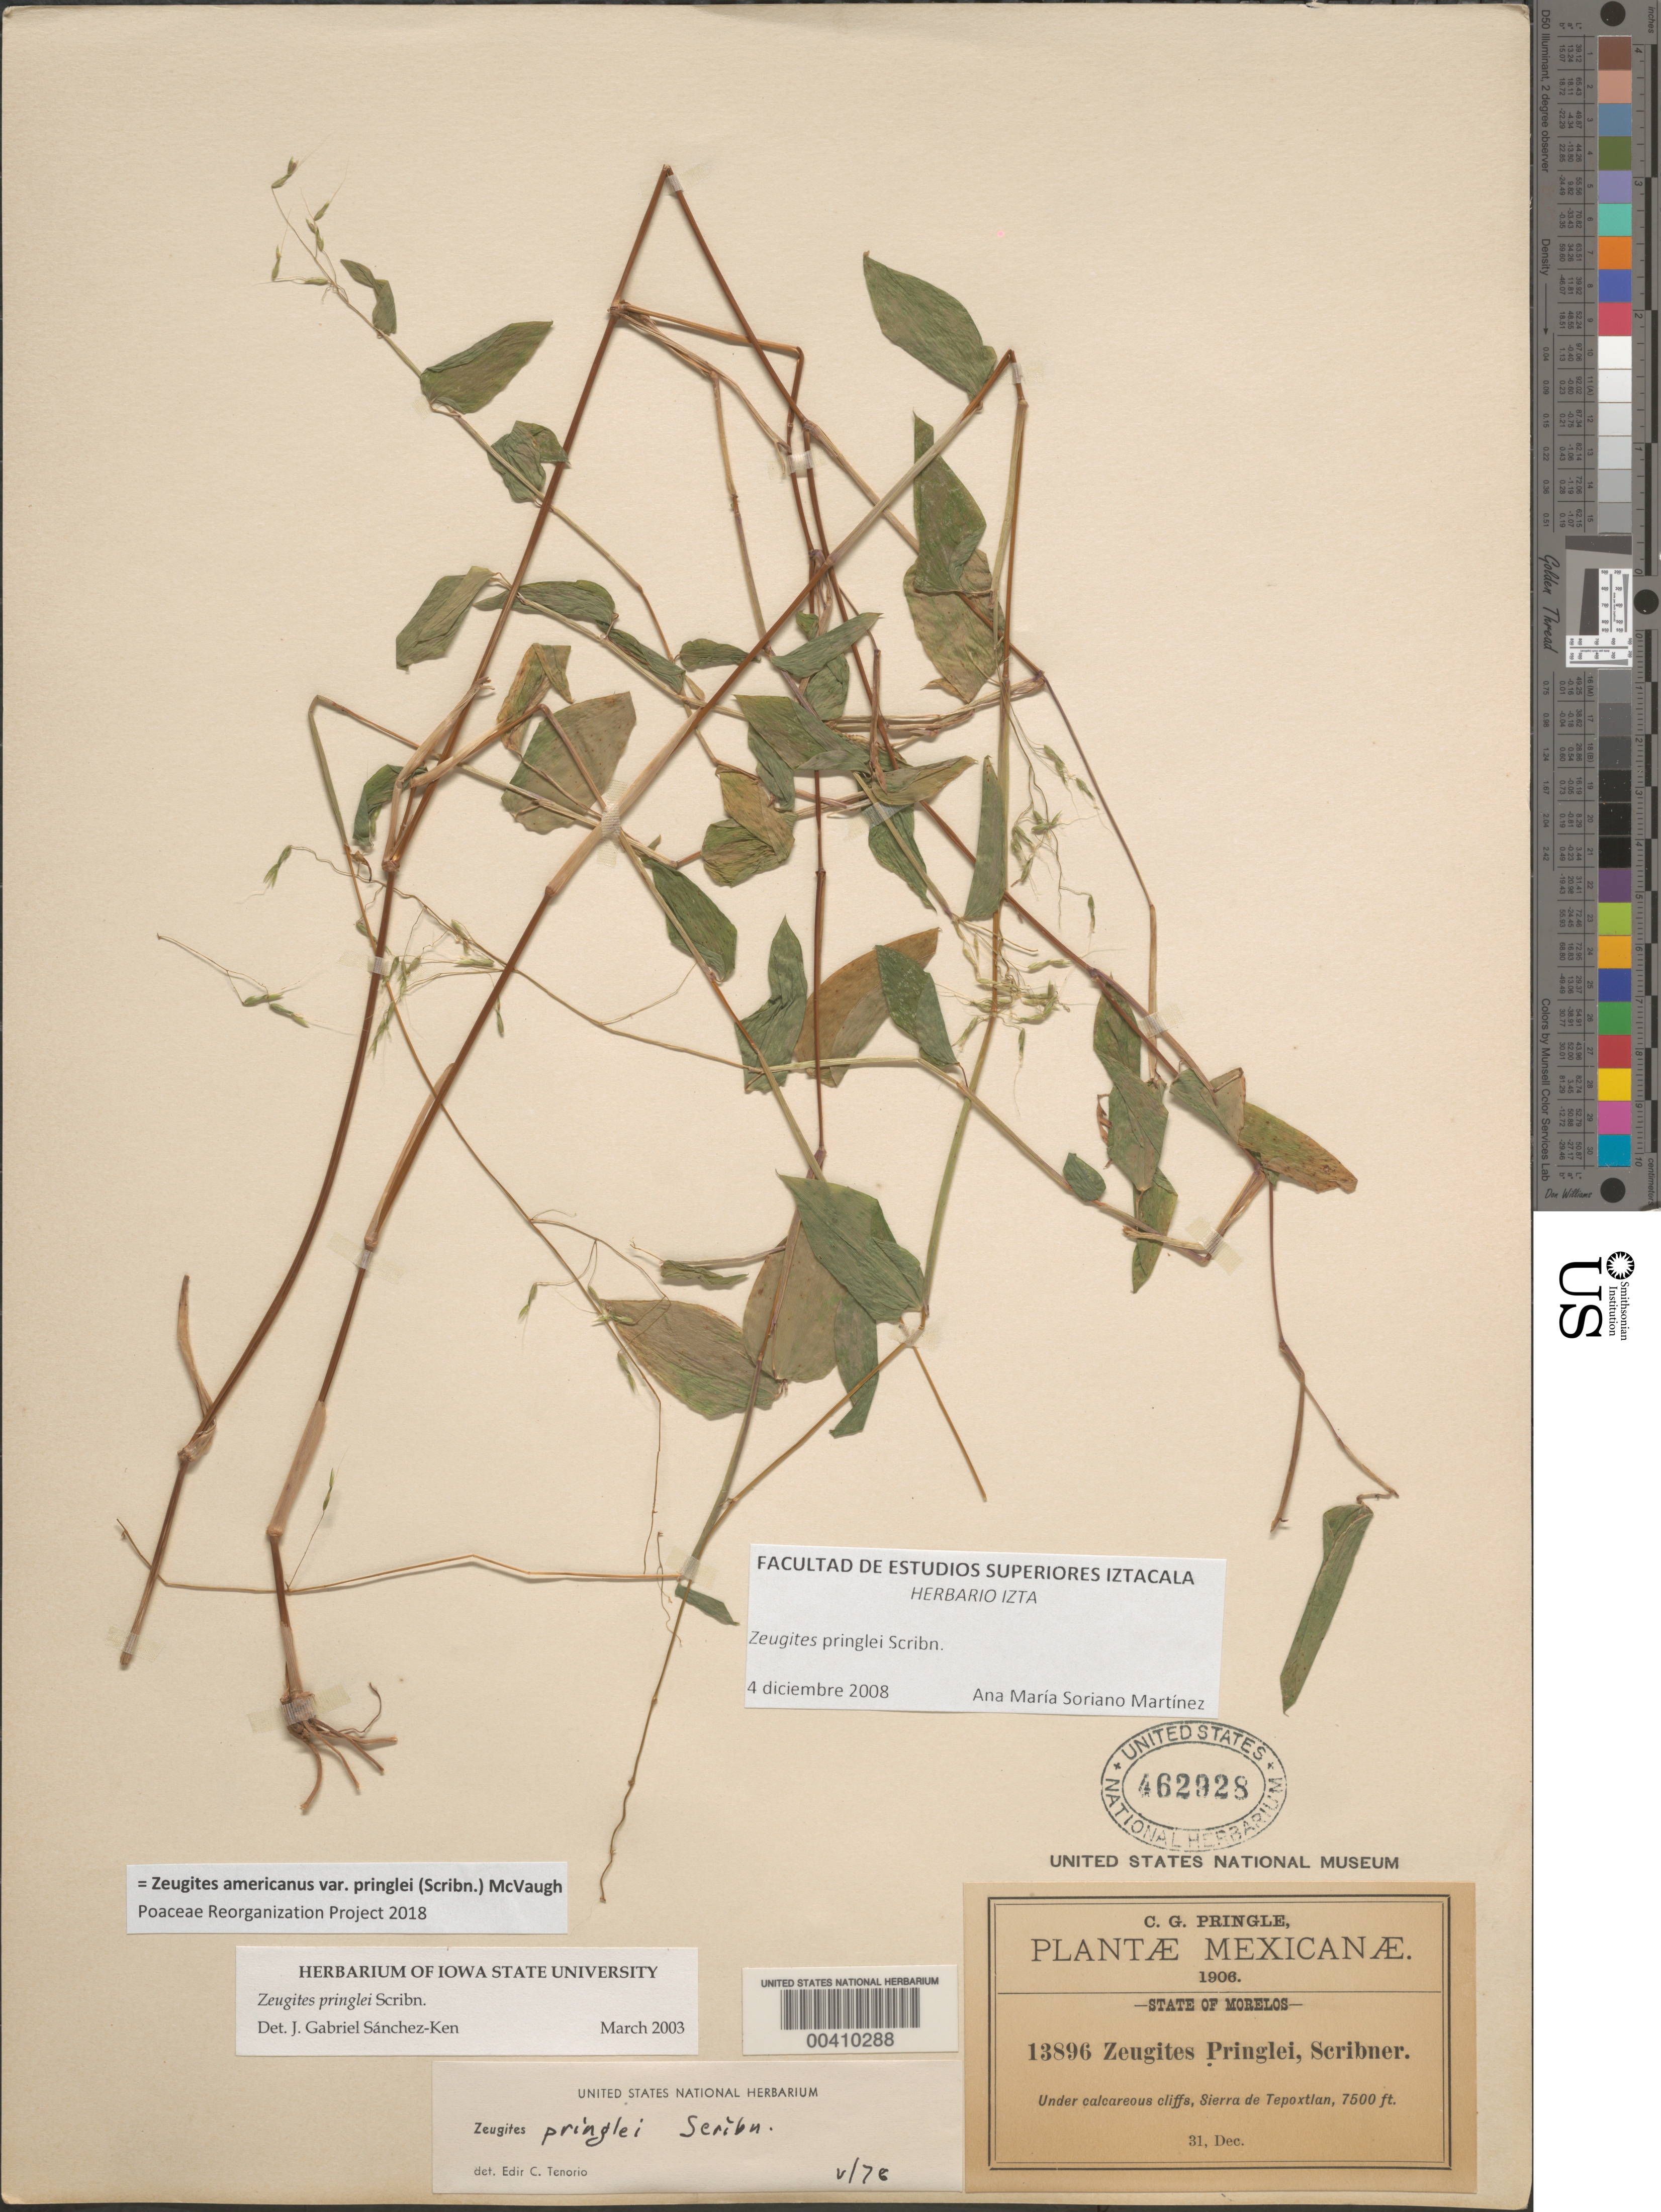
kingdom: Plantae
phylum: Tracheophyta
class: Liliopsida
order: Poales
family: Poaceae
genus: Zeugites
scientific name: Zeugites americanus var. pringlei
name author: (Scribn.) McVaugh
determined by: Poaceae Reorganization Project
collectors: C. G. Pringle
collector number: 13896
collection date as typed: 31 Dec 1906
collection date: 1906-12-31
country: Mexico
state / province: Morelos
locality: Sierra de Tepoxtlan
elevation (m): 2286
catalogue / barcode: US 462928